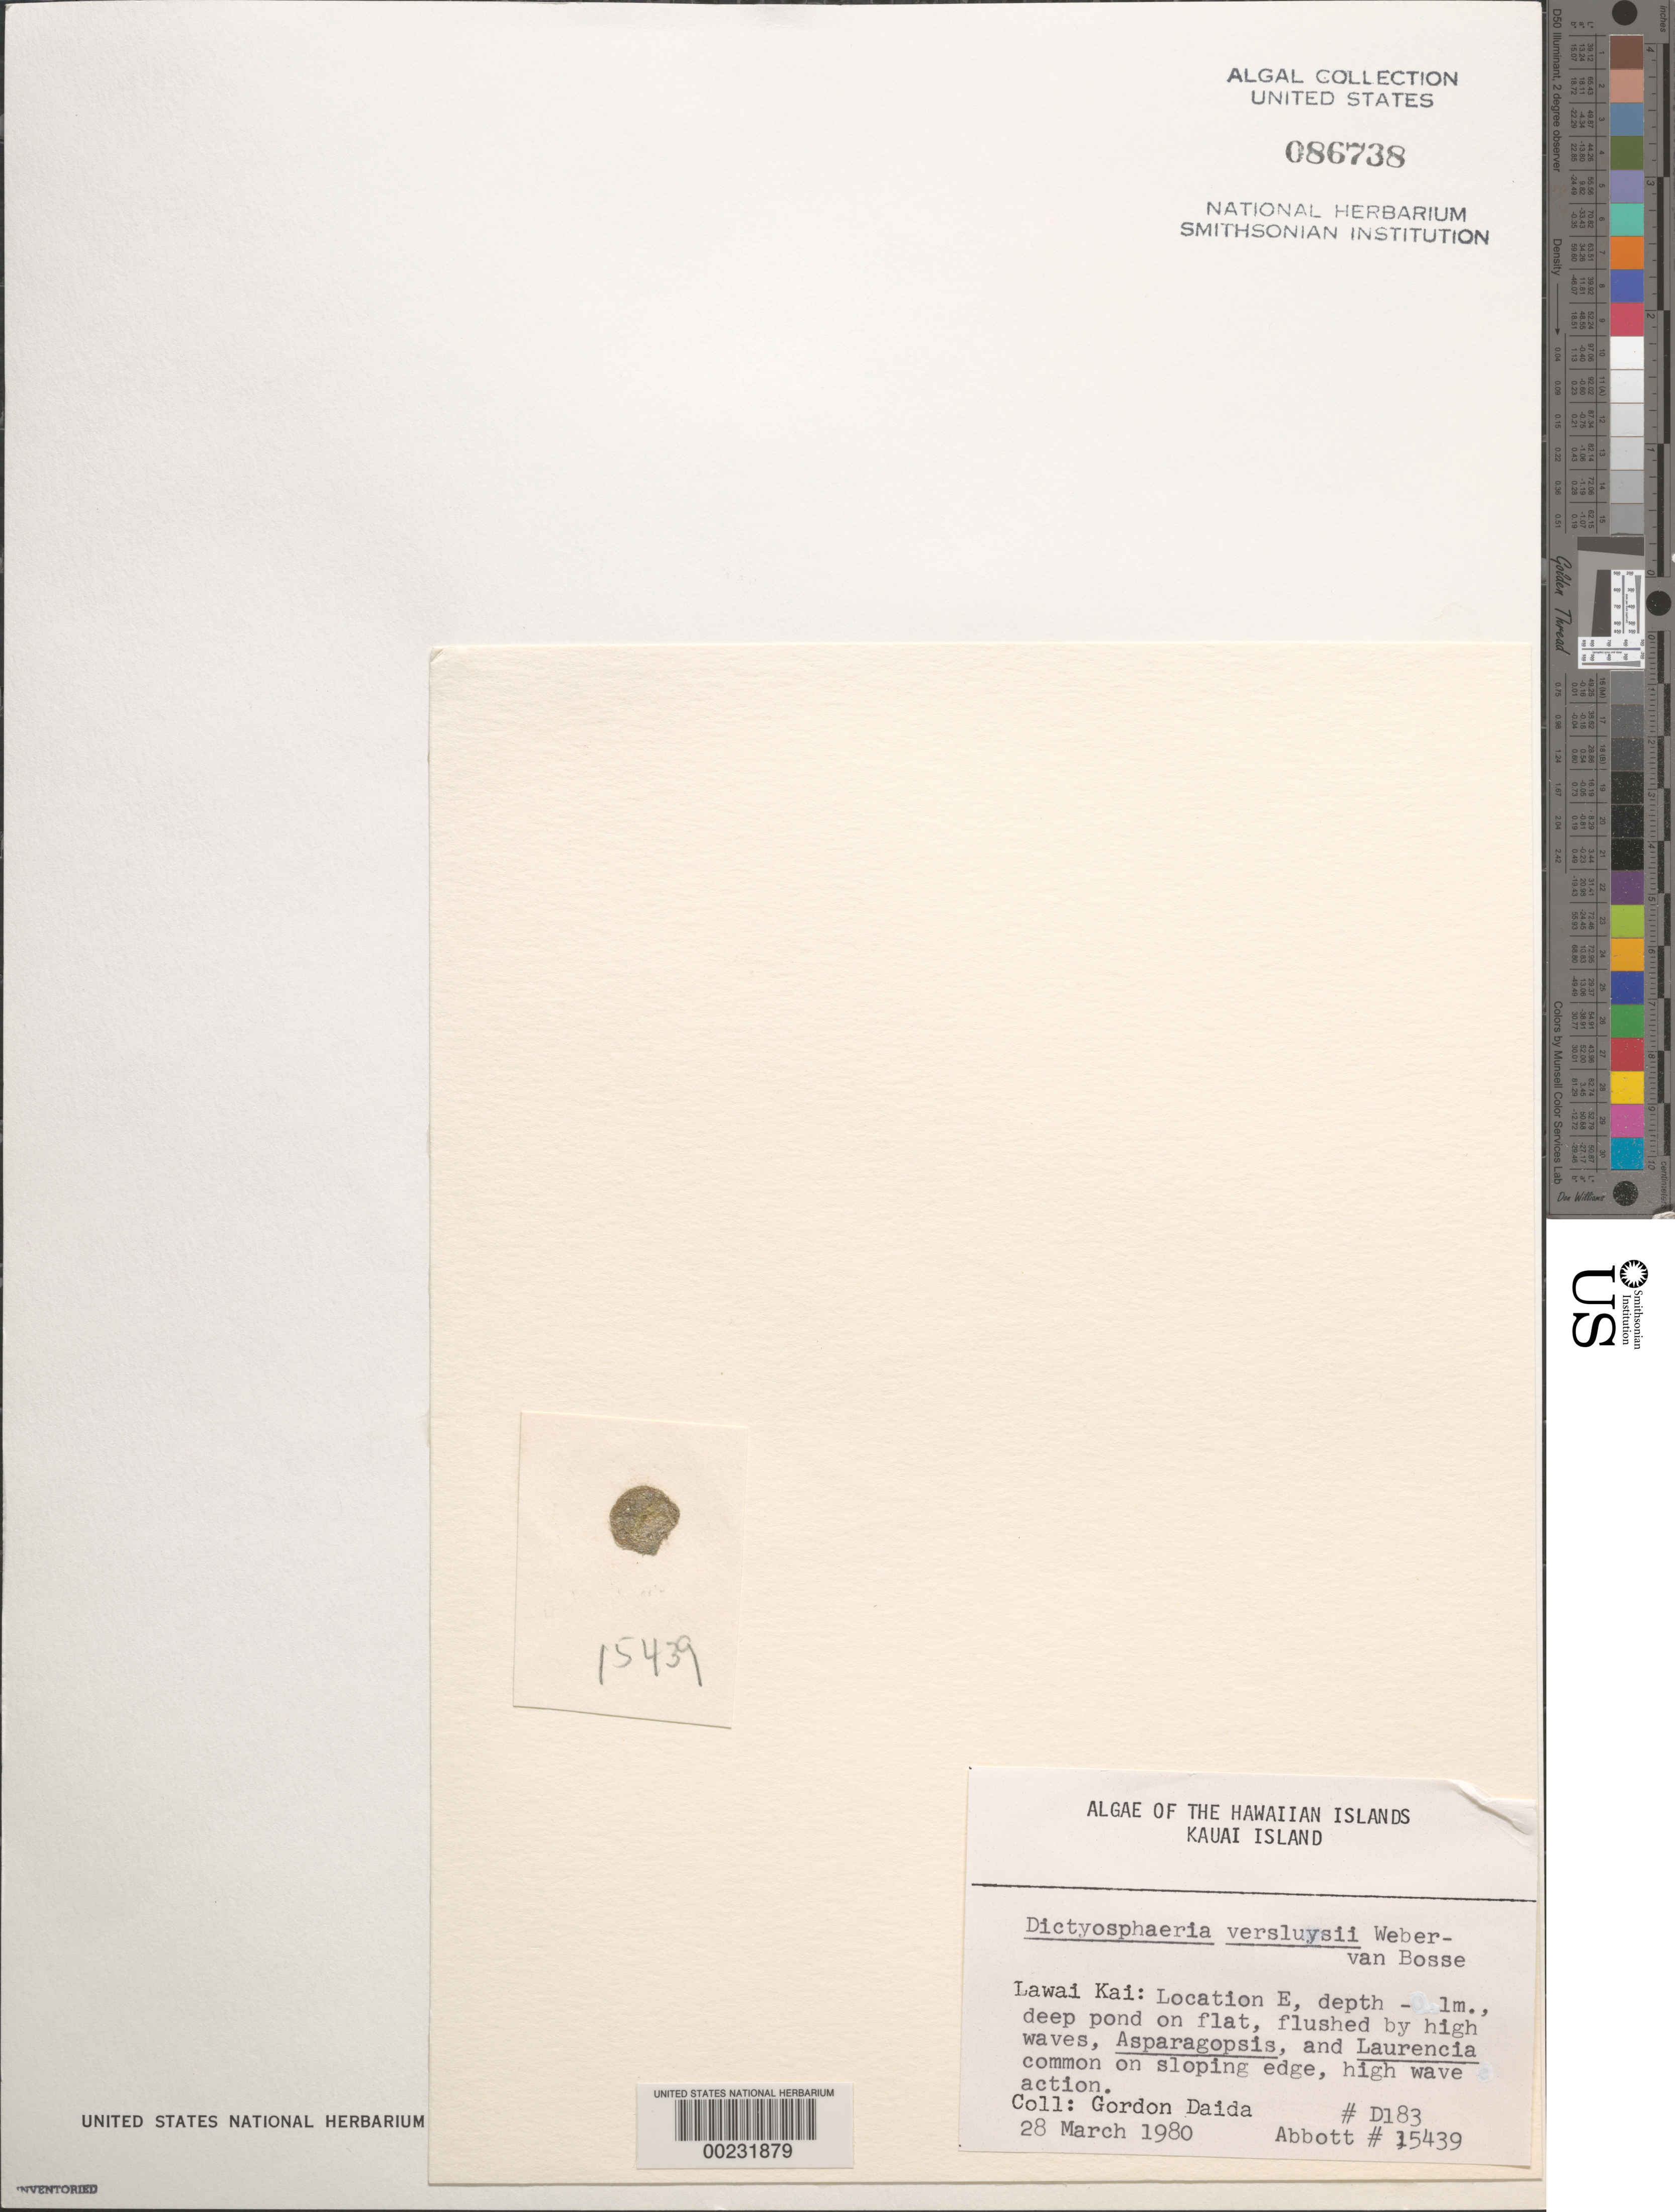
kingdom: Plantae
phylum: Chlorophyta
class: Ulvophyceae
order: Siphonocladales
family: Siphonocladaceae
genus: Dictyosphaeria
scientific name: Dictyosphaeria versluysii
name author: Weber Bosse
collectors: G. Daida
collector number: D183 & IAA 15439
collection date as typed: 28 Mar 1980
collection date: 1980-03-28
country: United States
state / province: Hawaii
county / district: Kauai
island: Kaua'i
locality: Lawai Kai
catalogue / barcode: US 86738